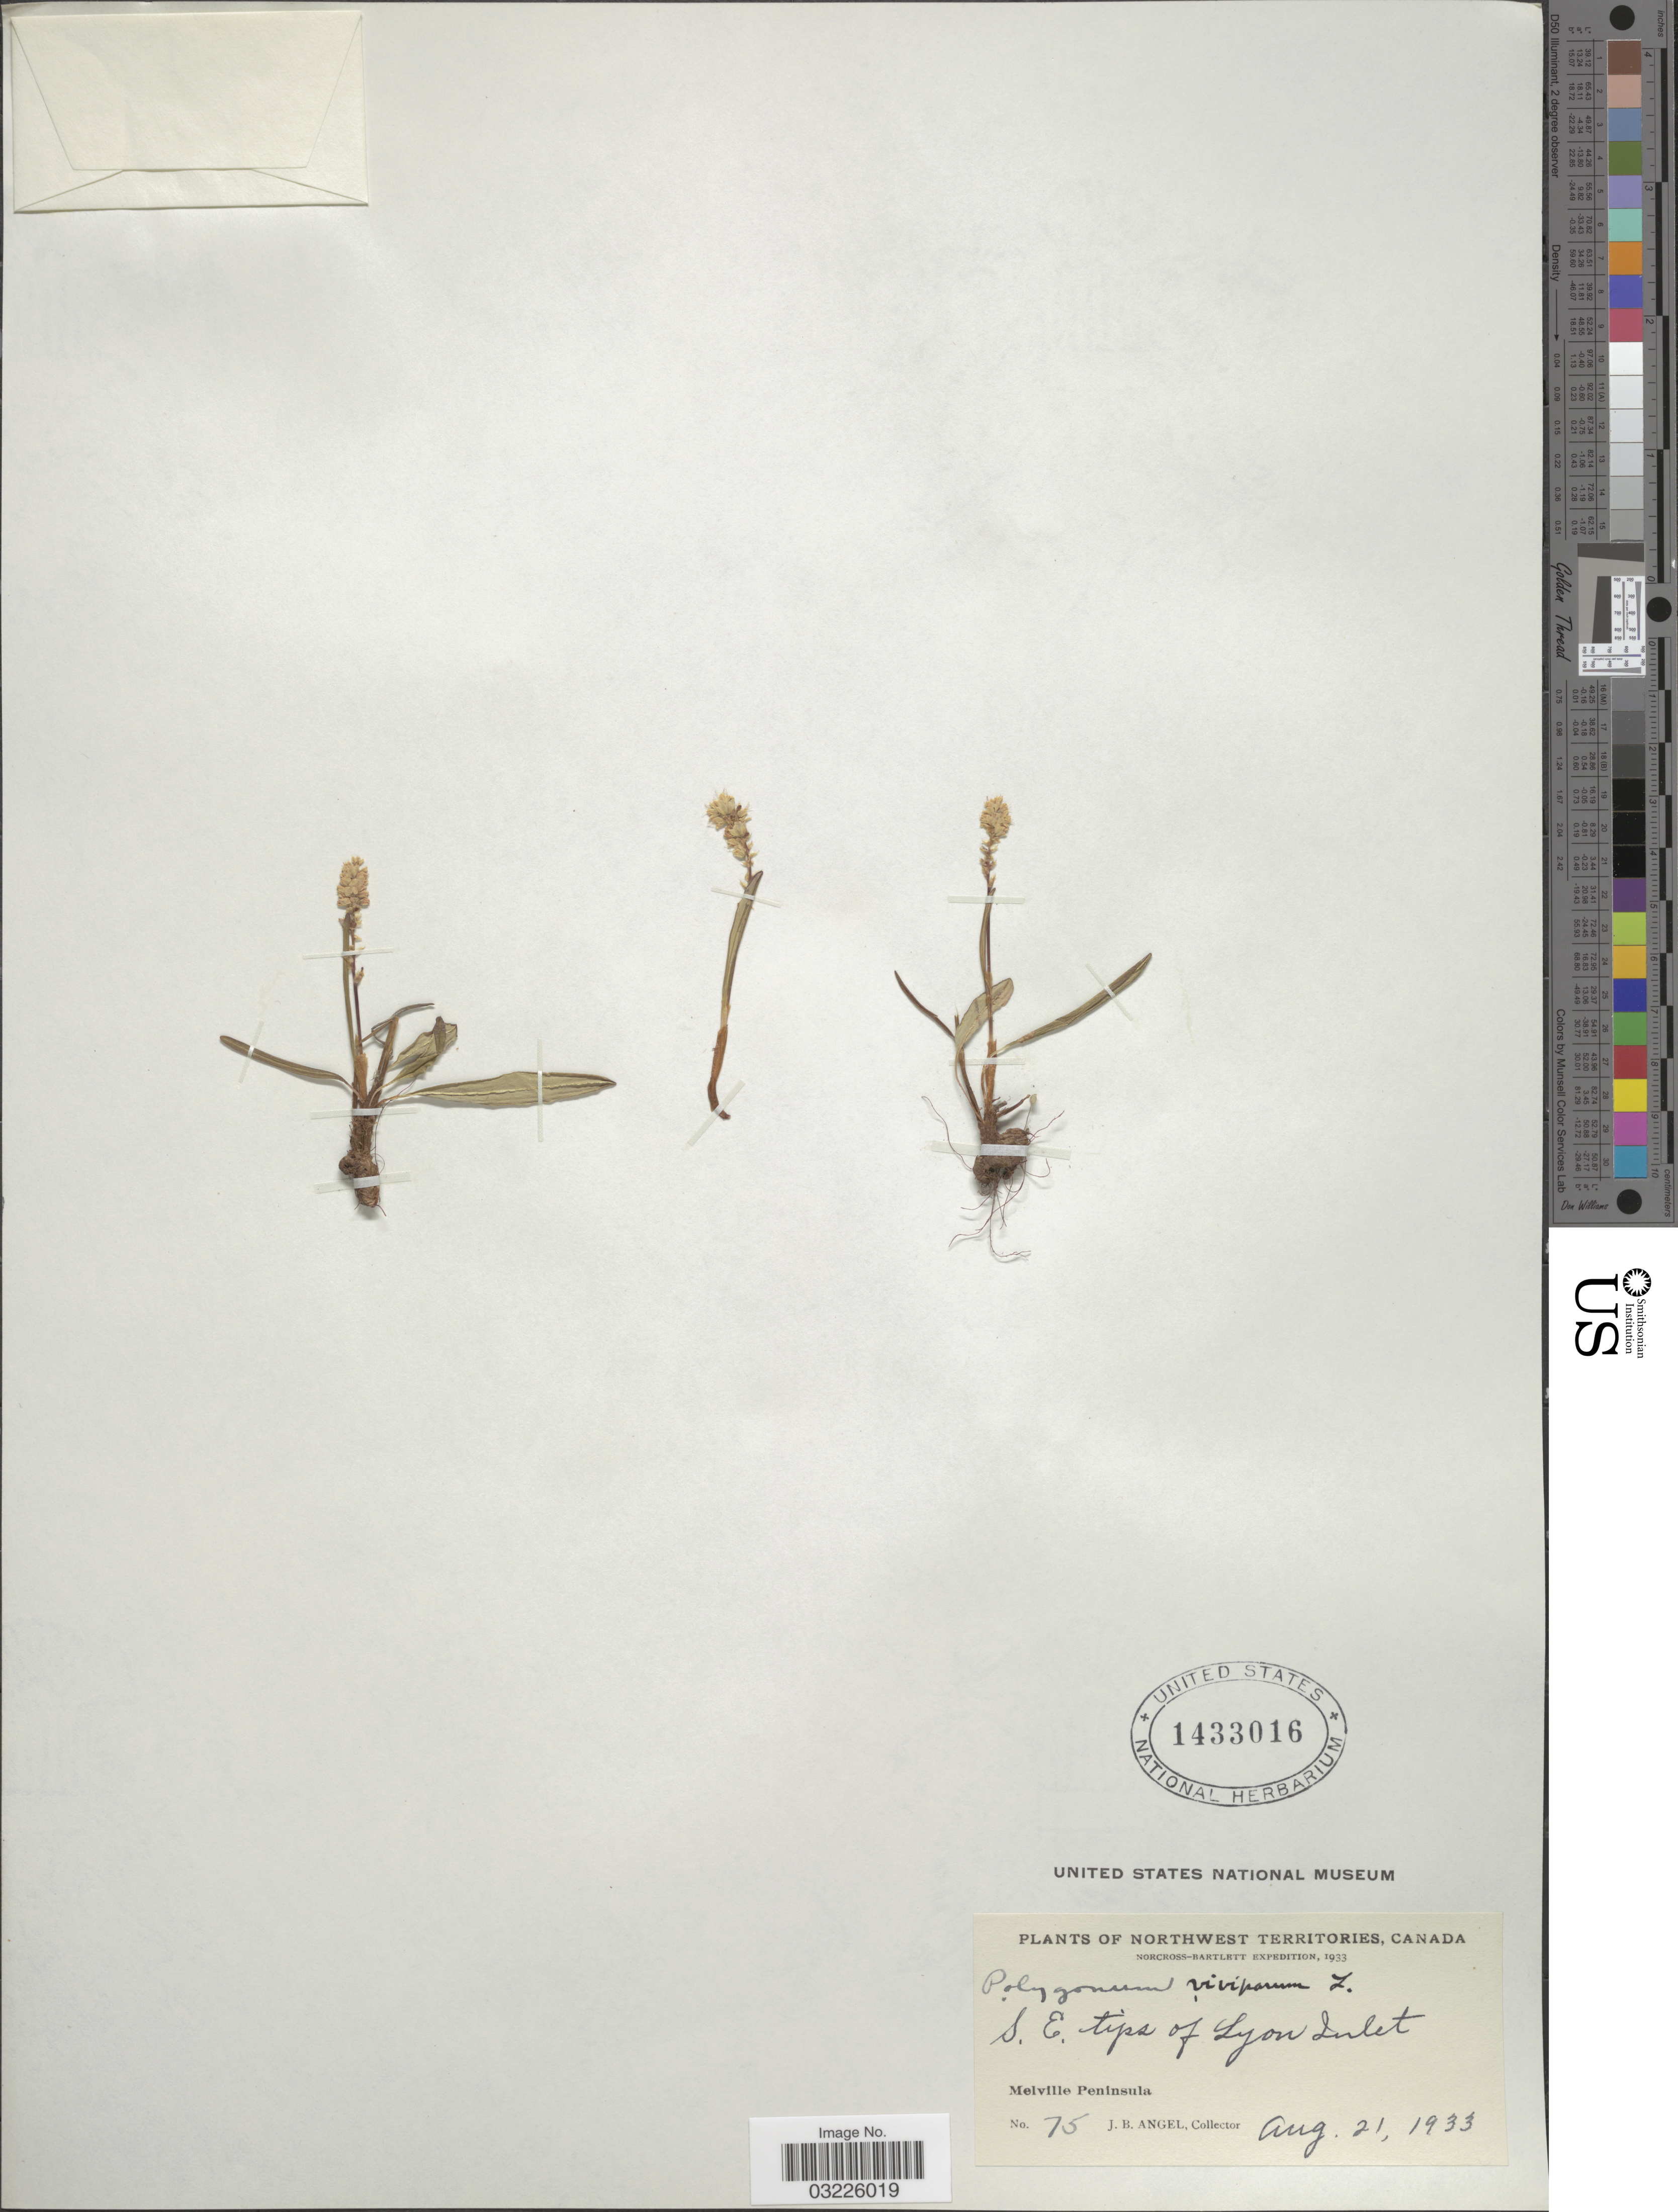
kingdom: Plantae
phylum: Tracheophyta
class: Magnoliopsida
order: Caryophyllales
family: Polygonaceae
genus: Bistorta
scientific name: Bistorta vivipara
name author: (L.) Delarbre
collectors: J. Angel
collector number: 75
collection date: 1933-08-21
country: Canada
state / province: Northwest Territories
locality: S. E. tips of Lyon Inlet, Melville Peninsula.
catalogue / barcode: US 1433016